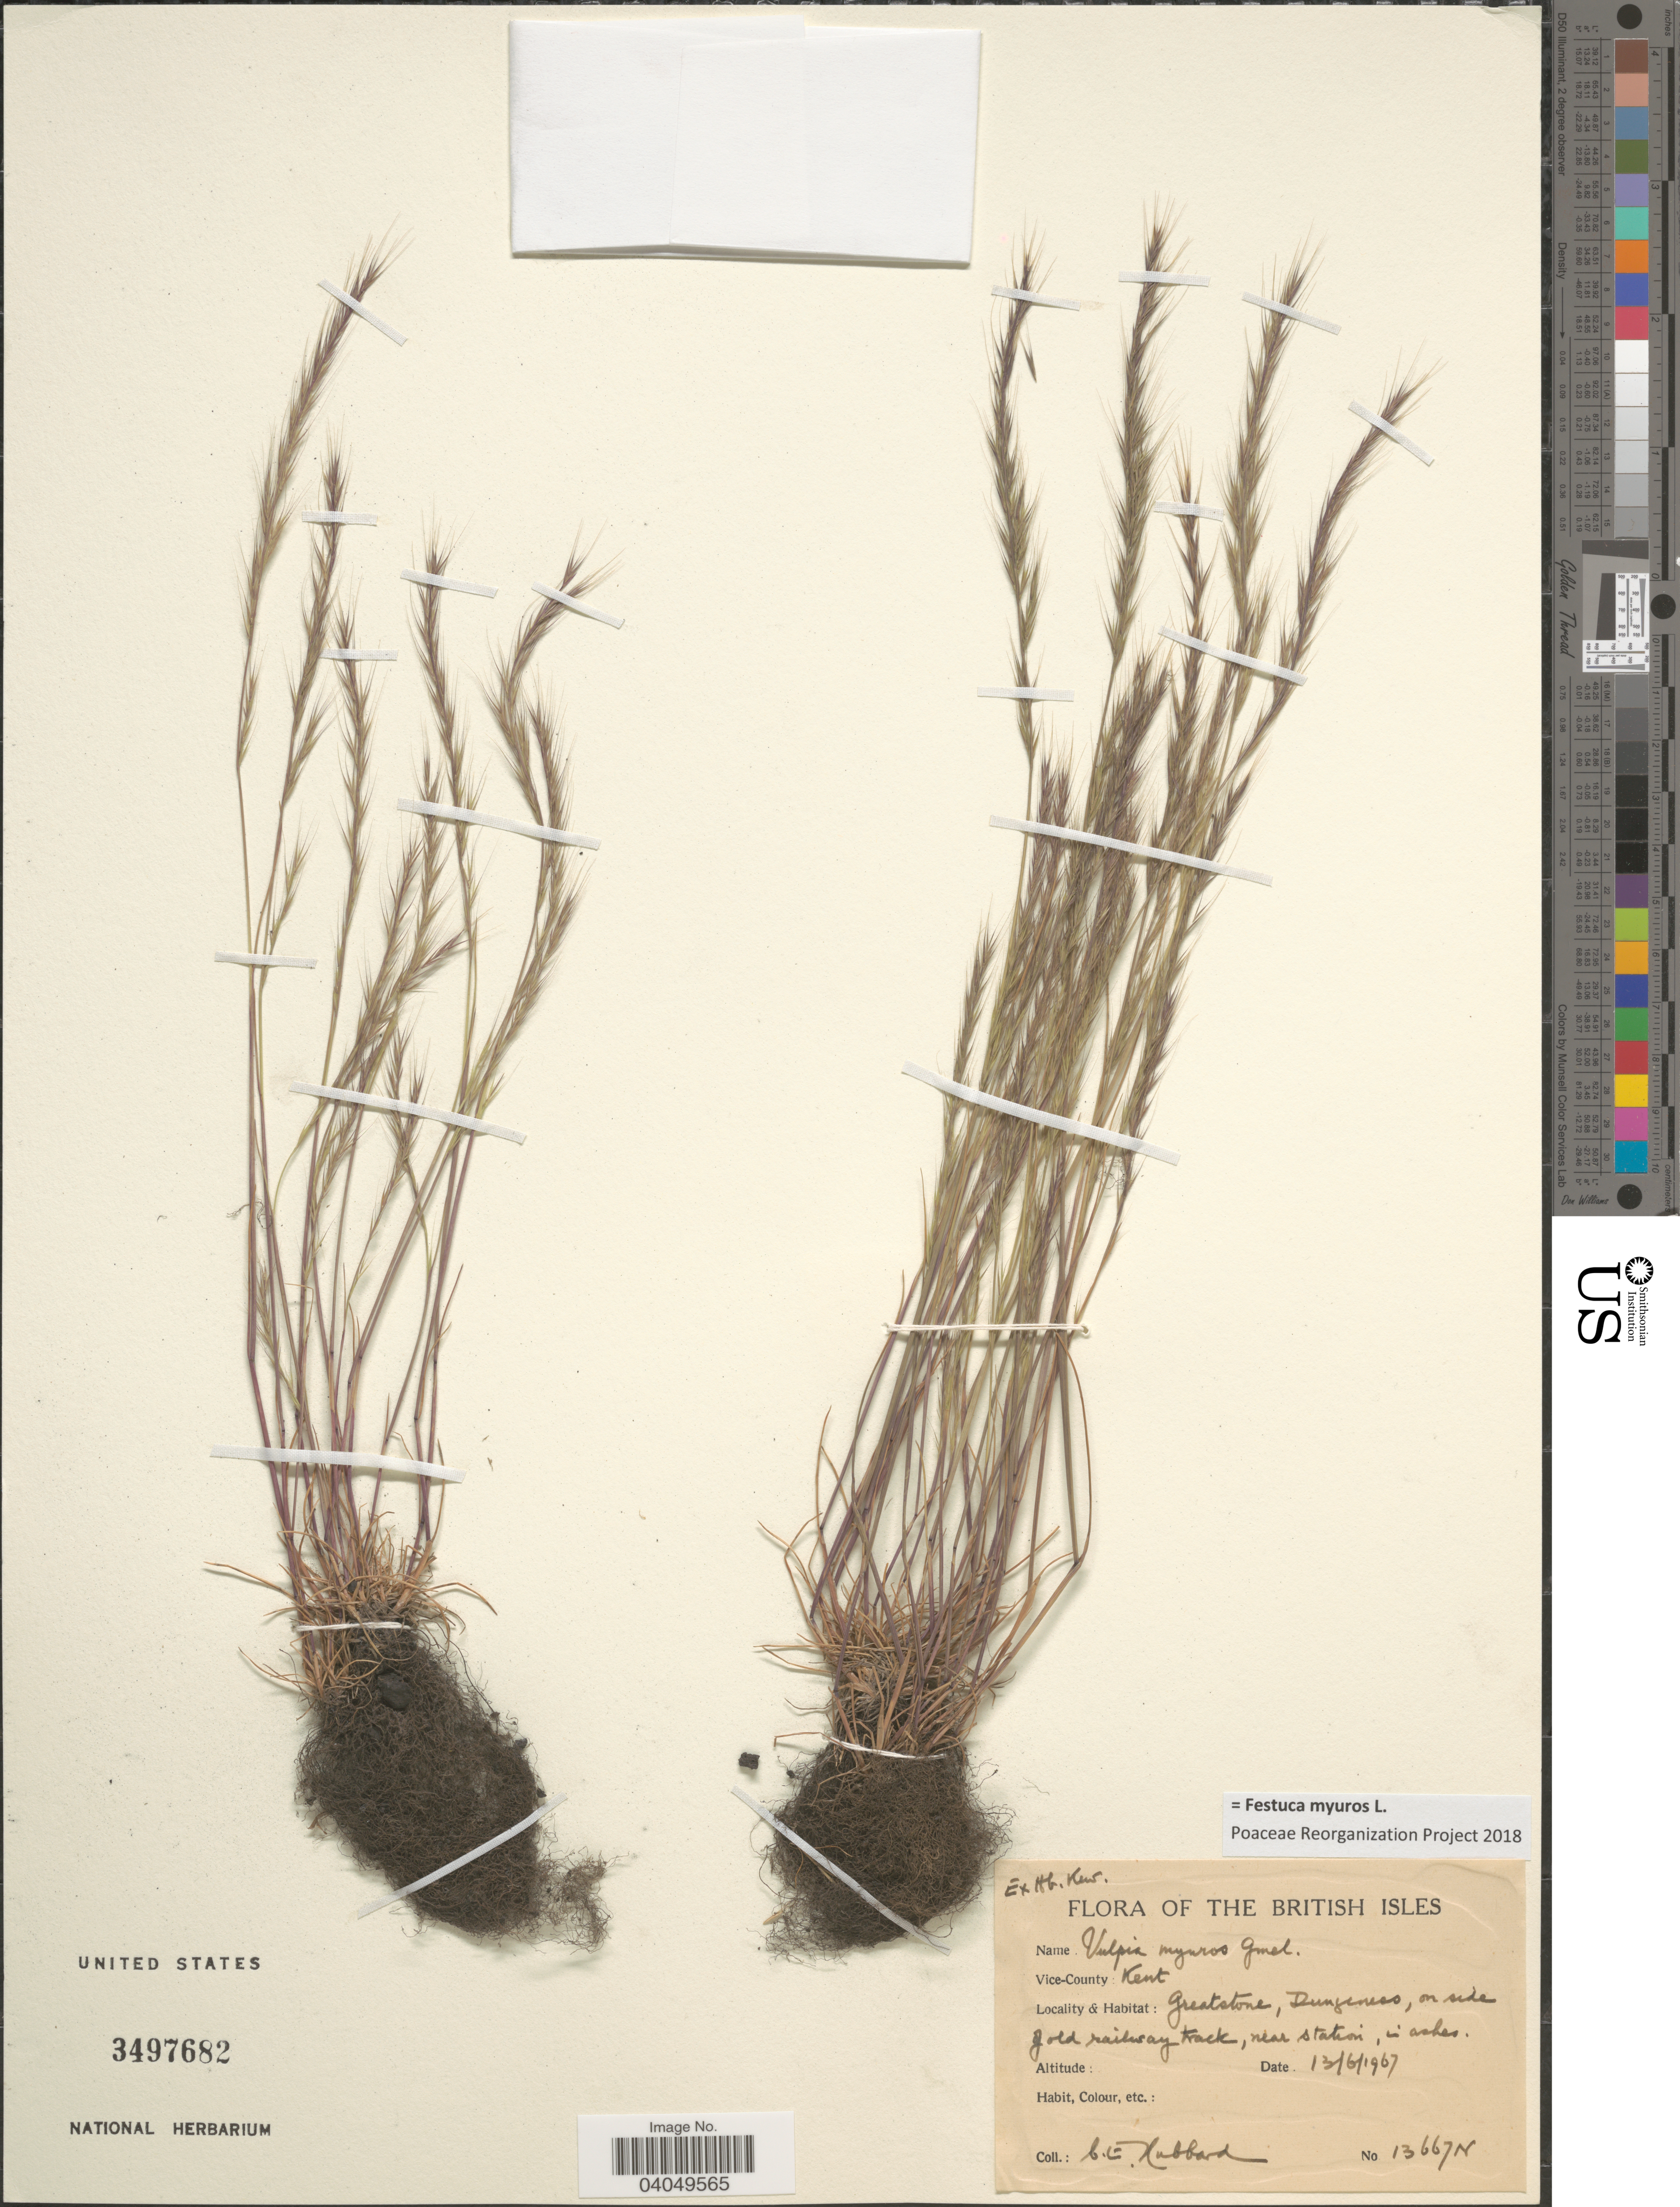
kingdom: Plantae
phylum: Tracheophyta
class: Liliopsida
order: Poales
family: Poaceae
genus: Festuca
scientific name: Festuca myuros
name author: L.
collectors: C. E. Hubbard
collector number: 13667N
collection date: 1967-06-13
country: United Kingdom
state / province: England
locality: The British Isles. Vice-County: Kent. Greatstone, Dungeness, on side of old railway track, near station, in ashes.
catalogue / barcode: US 3497682